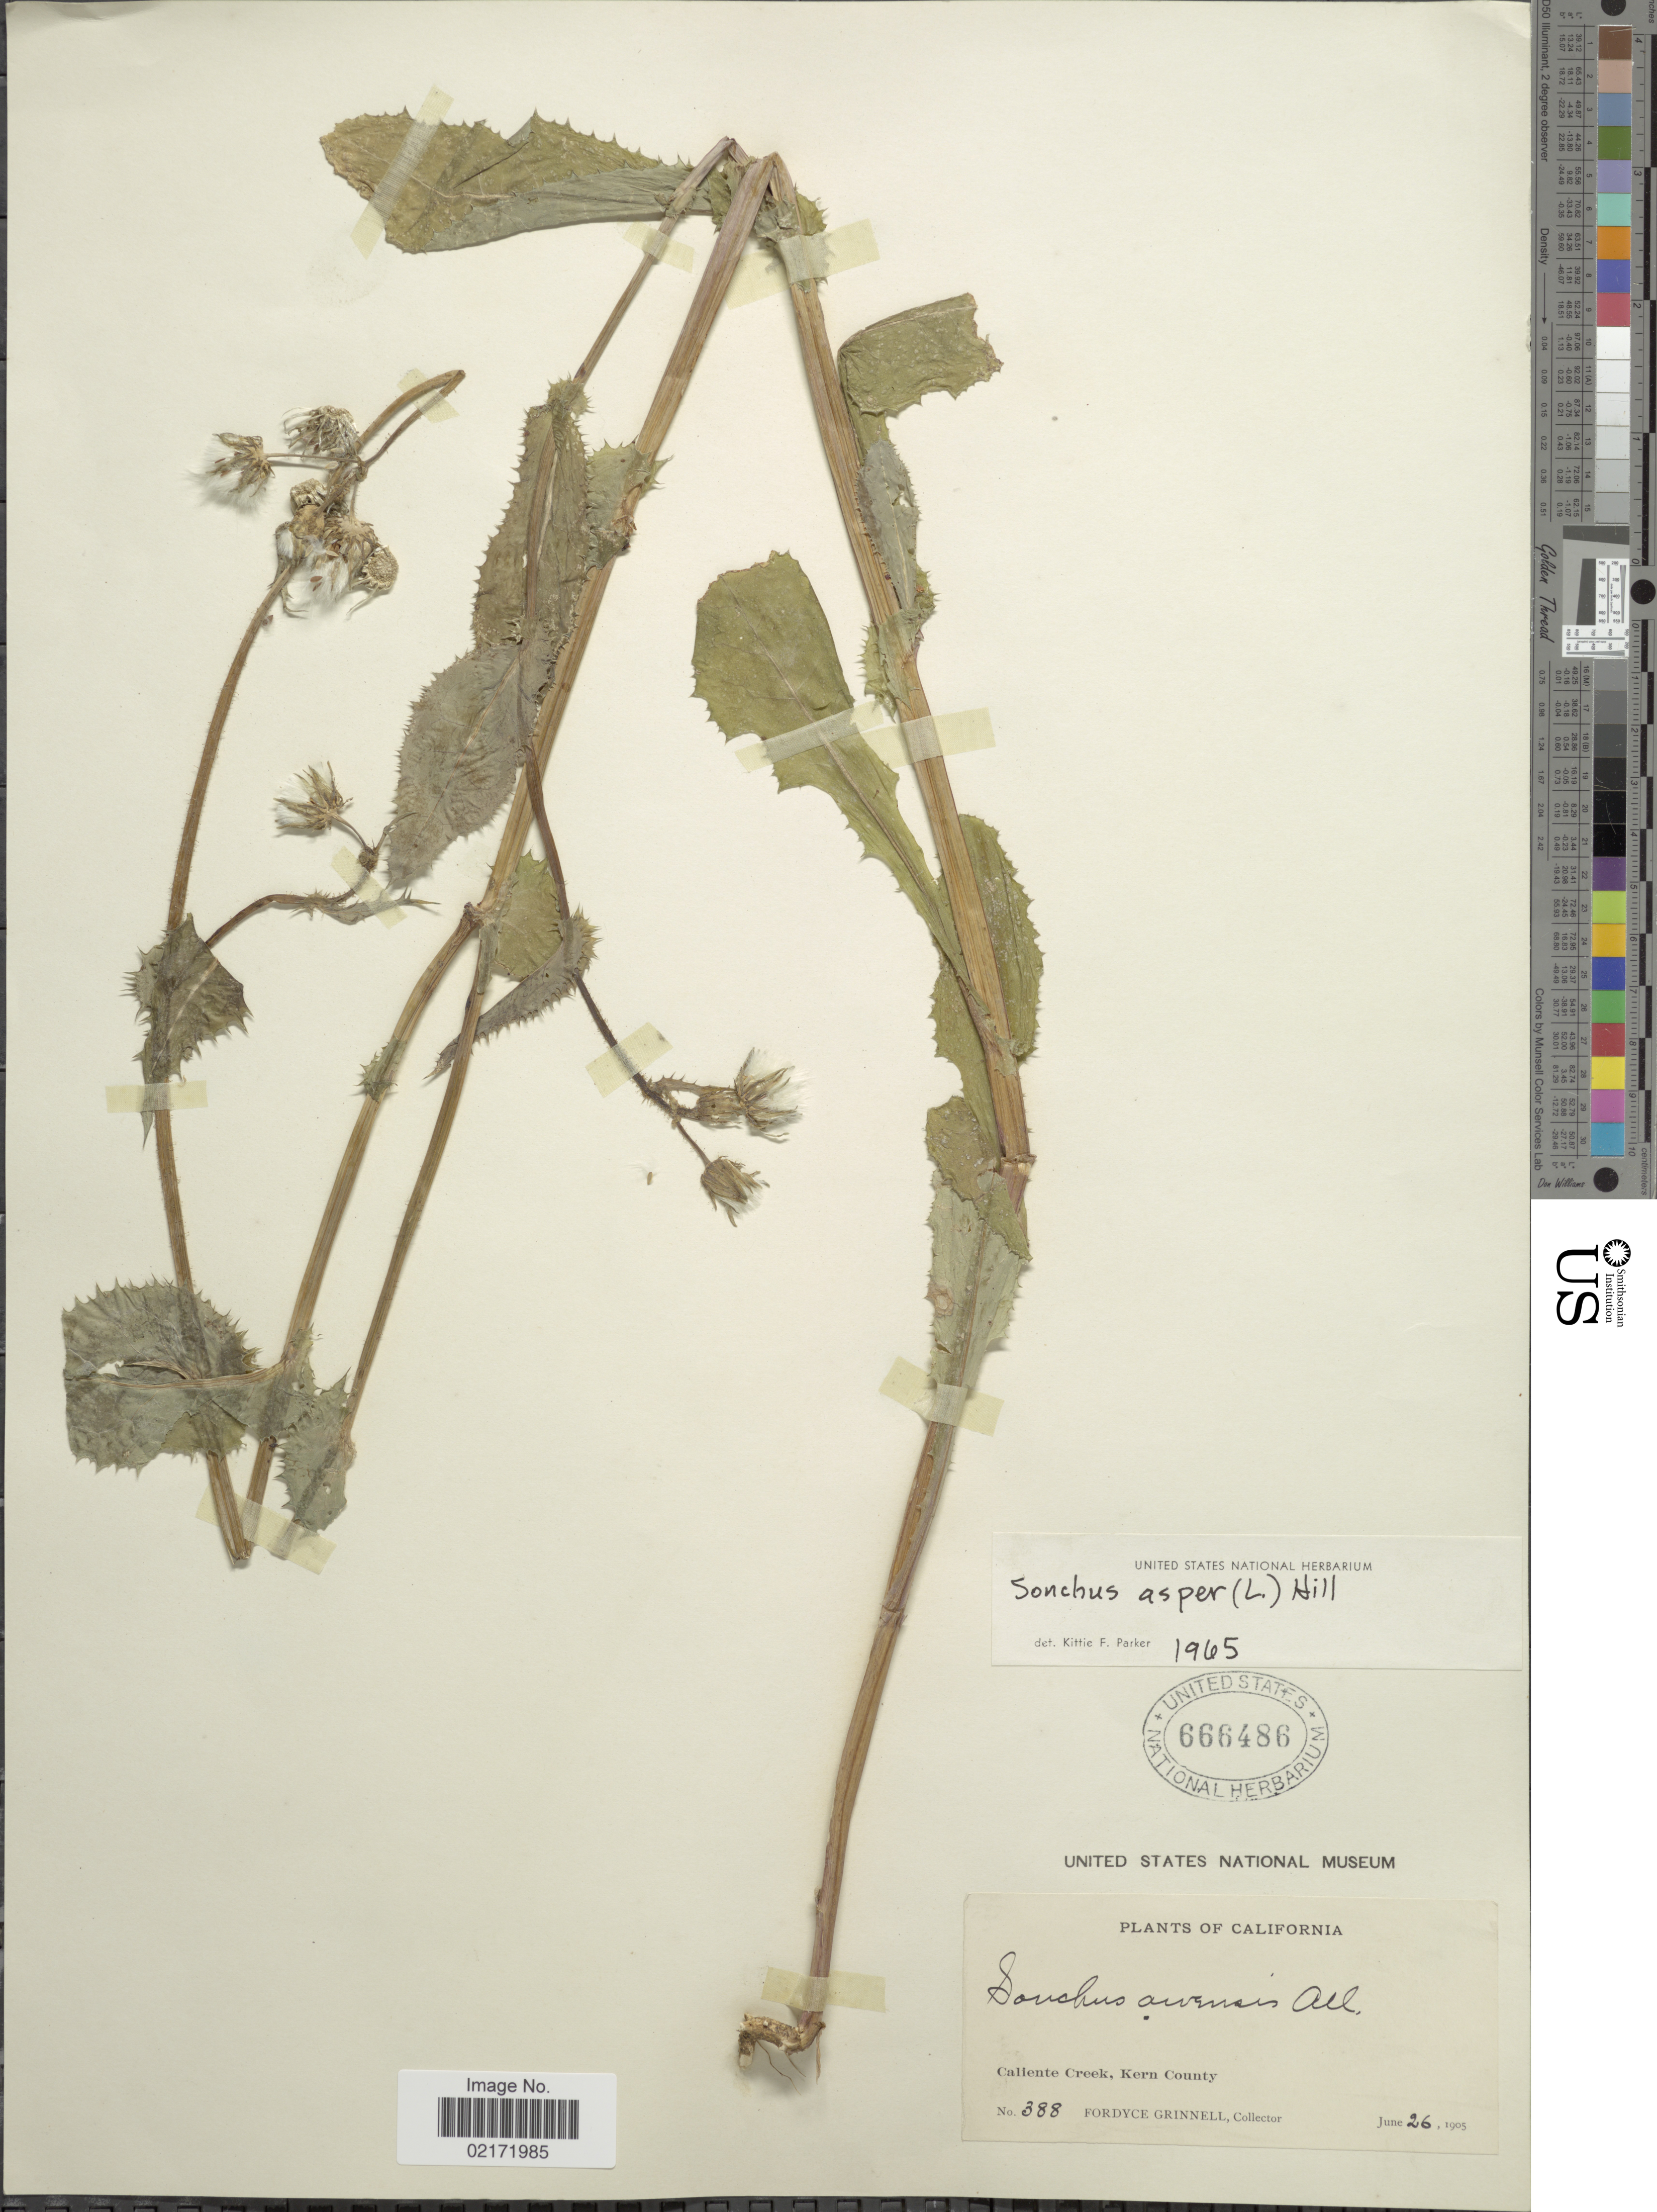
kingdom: Plantae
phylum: Tracheophyta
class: Magnoliopsida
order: Asterales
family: Asteraceae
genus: Sonchus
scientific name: Sonchus asper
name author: (L.) Hill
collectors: F. Grinnell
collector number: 388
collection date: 1905-06-26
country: United States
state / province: California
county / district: Kern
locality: Caliente Creek, Kern County.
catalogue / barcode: US 666486